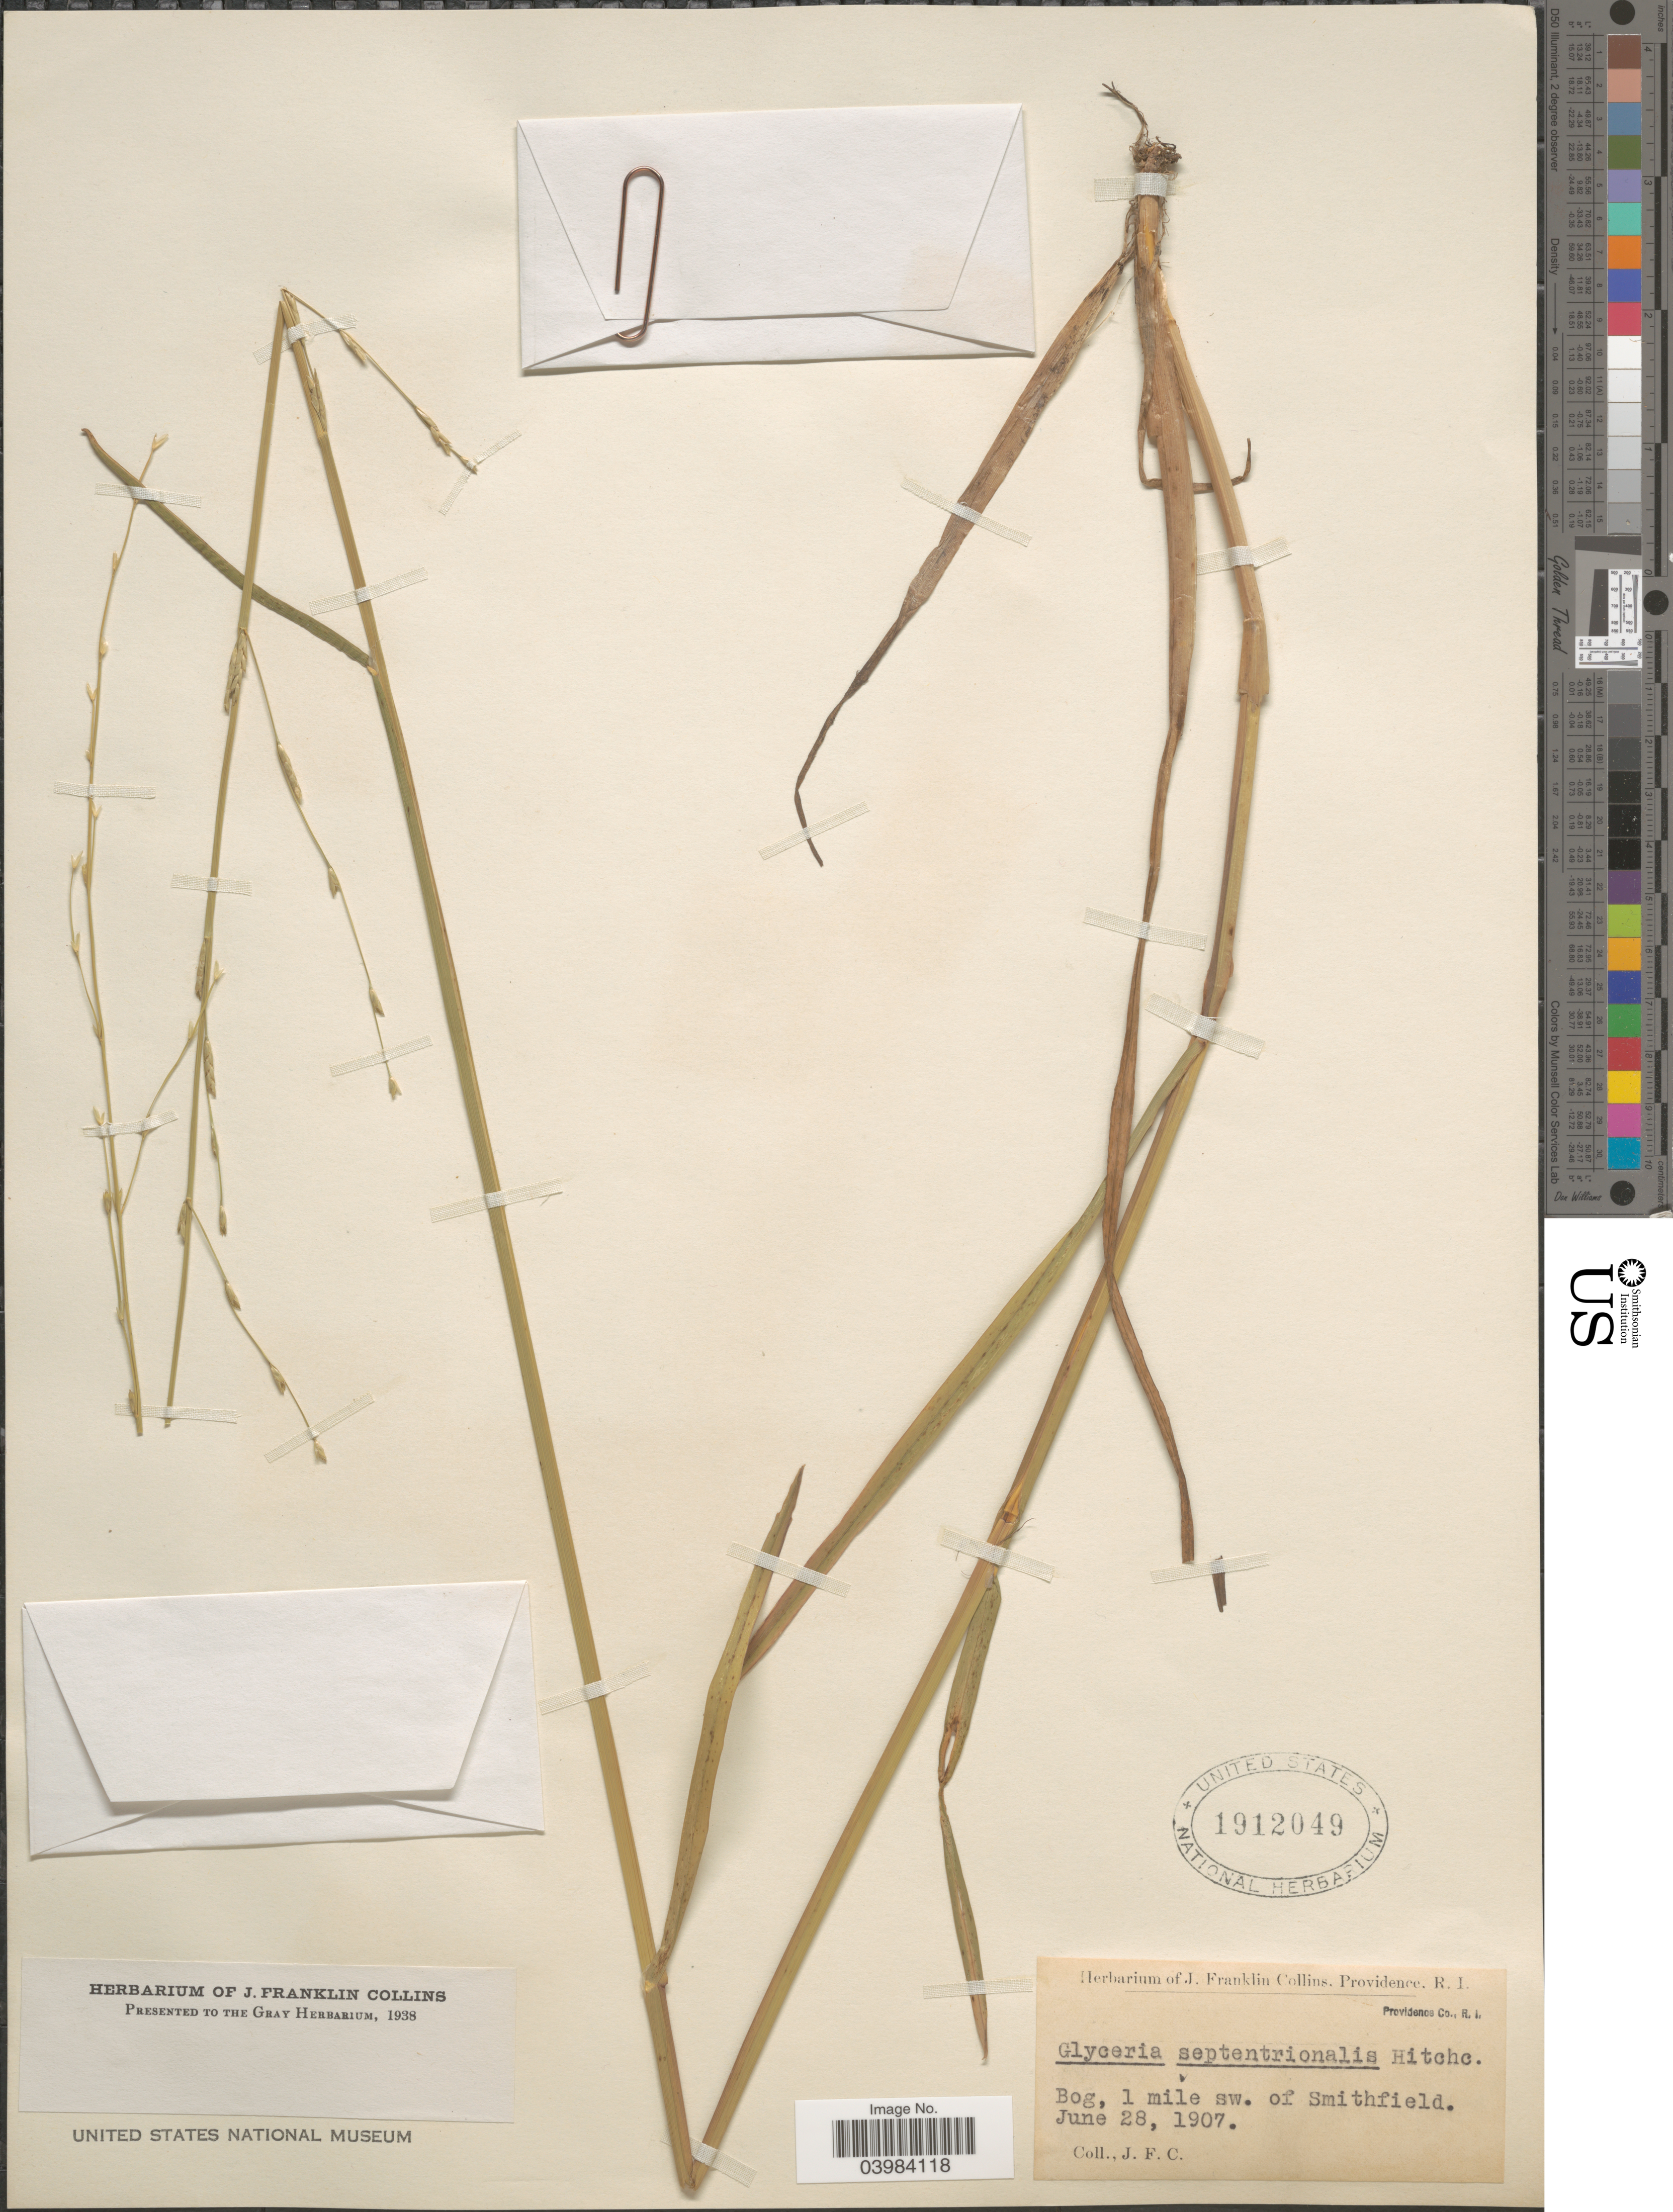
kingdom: Plantae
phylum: Tracheophyta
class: Liliopsida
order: Poales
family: Poaceae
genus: Glyceria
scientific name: Glyceria septentrionalis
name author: Hitchc.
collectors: J. Collins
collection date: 1907-06-28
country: United States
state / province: Rhode Island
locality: Providence Co. Bog, 1 mile sw. of Smithfield.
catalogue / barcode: US 1912049